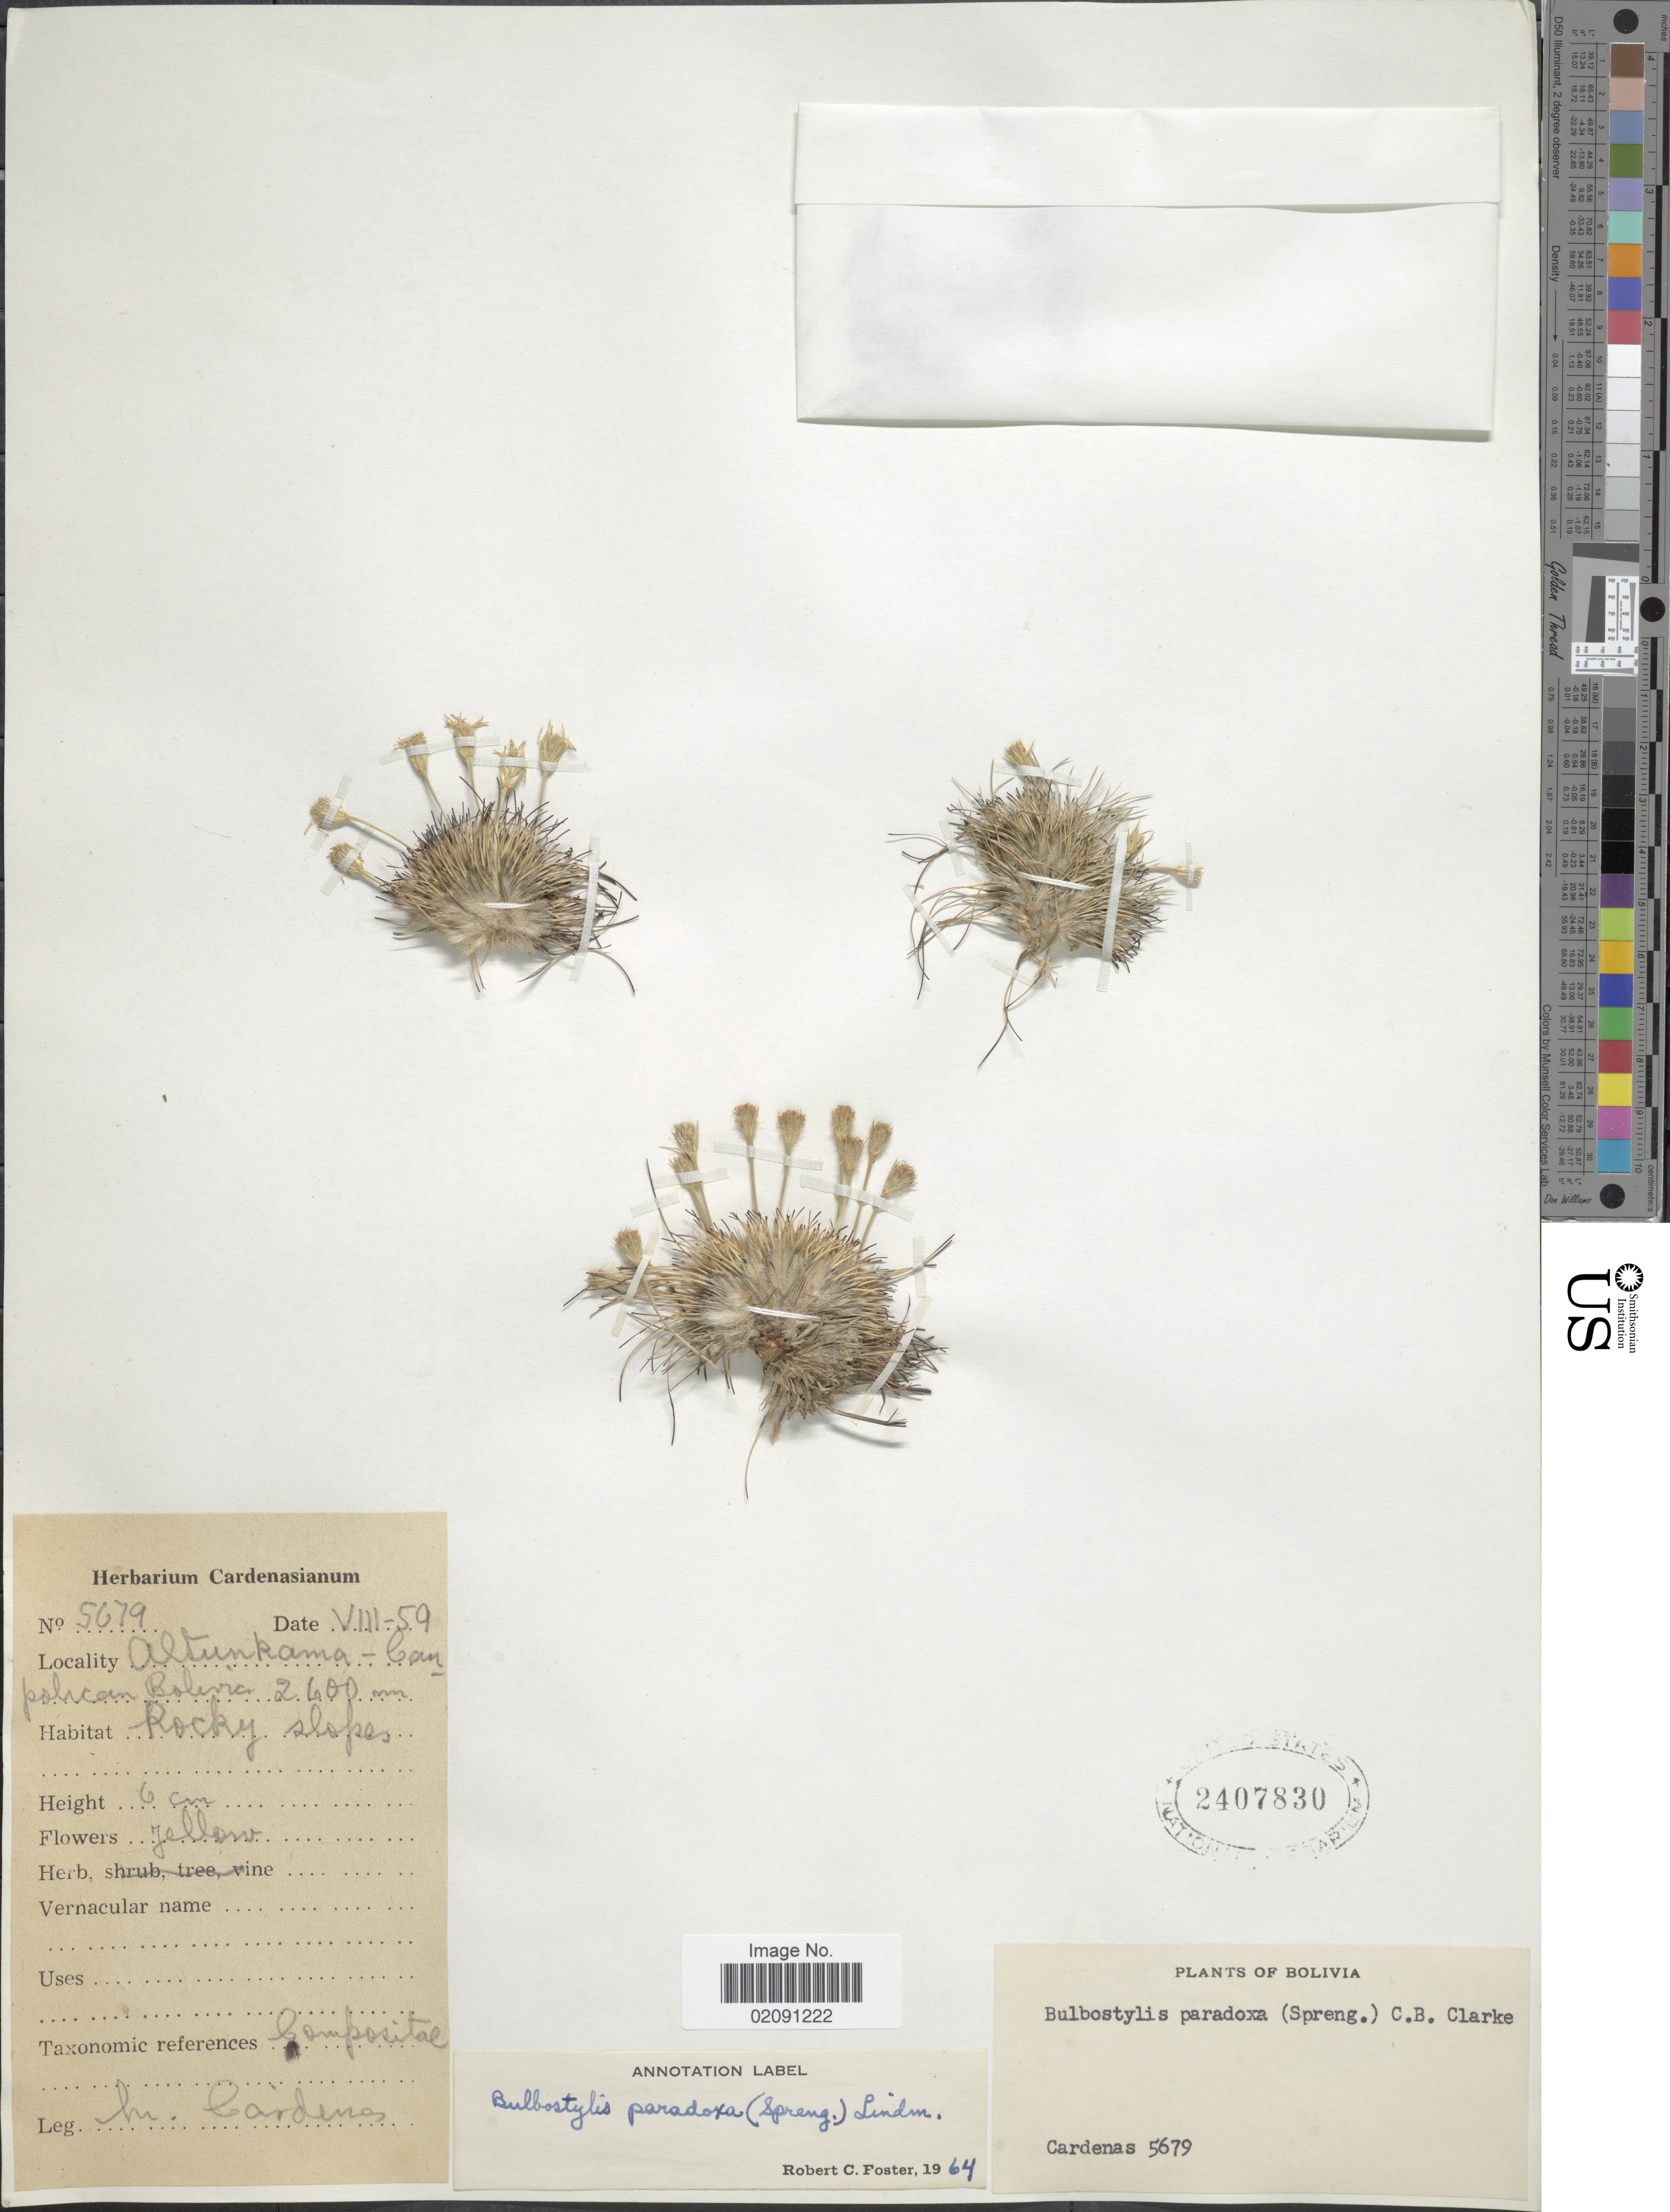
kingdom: Plantae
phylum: Tracheophyta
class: Liliopsida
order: Poales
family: Cyperaceae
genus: Bulbostylis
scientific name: Bulbostylis paradoxa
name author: (Spreng.) Lindm.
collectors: M. Cárdenas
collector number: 5679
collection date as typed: Transcribed d/m/y: /8/59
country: Bolivia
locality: Altunrama-Canpolican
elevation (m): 2600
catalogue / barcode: US 2407830